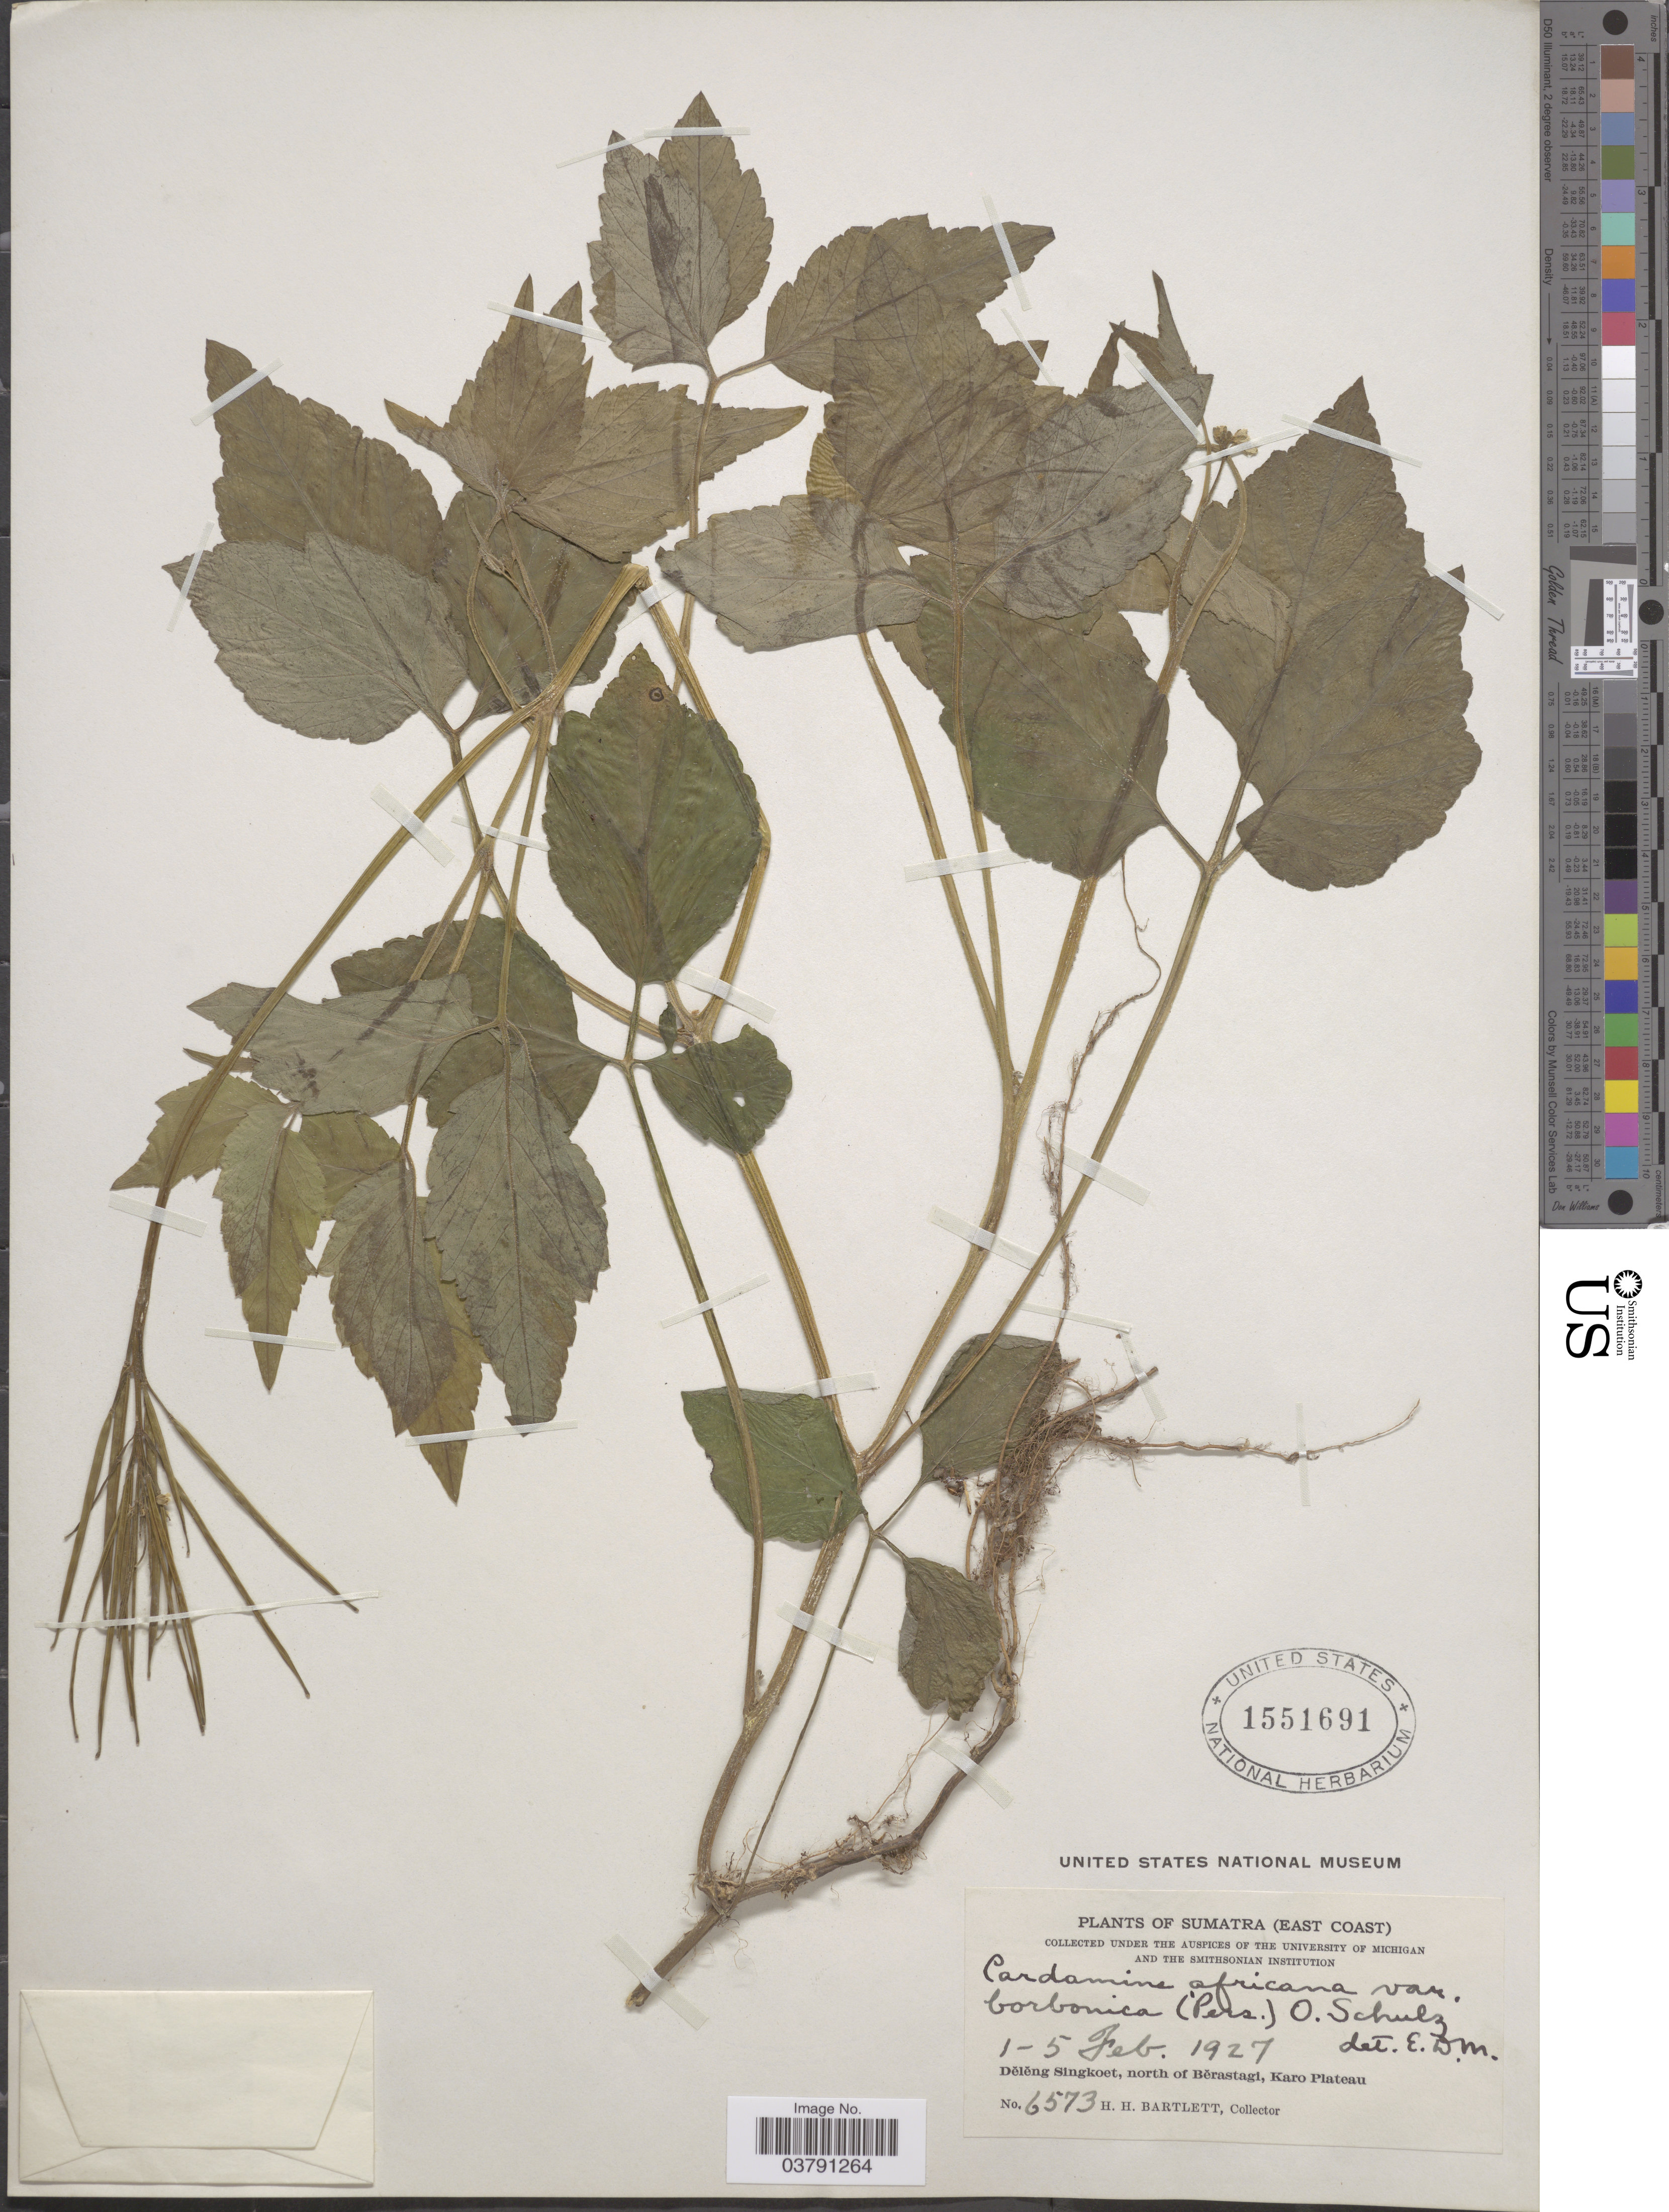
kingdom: Plantae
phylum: Tracheophyta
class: Magnoliopsida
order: Brassicales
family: Brassicaceae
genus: Cardamine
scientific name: Cardamine africana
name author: L.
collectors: H. H. Bartlett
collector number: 6573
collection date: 1927-02-01/1927-02-05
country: Indonesia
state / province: Sumatra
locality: Sumatra (East Coast). Dělěng Singkoet, north of Bĕrastagi, Karo Plateau.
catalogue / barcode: US 1551691